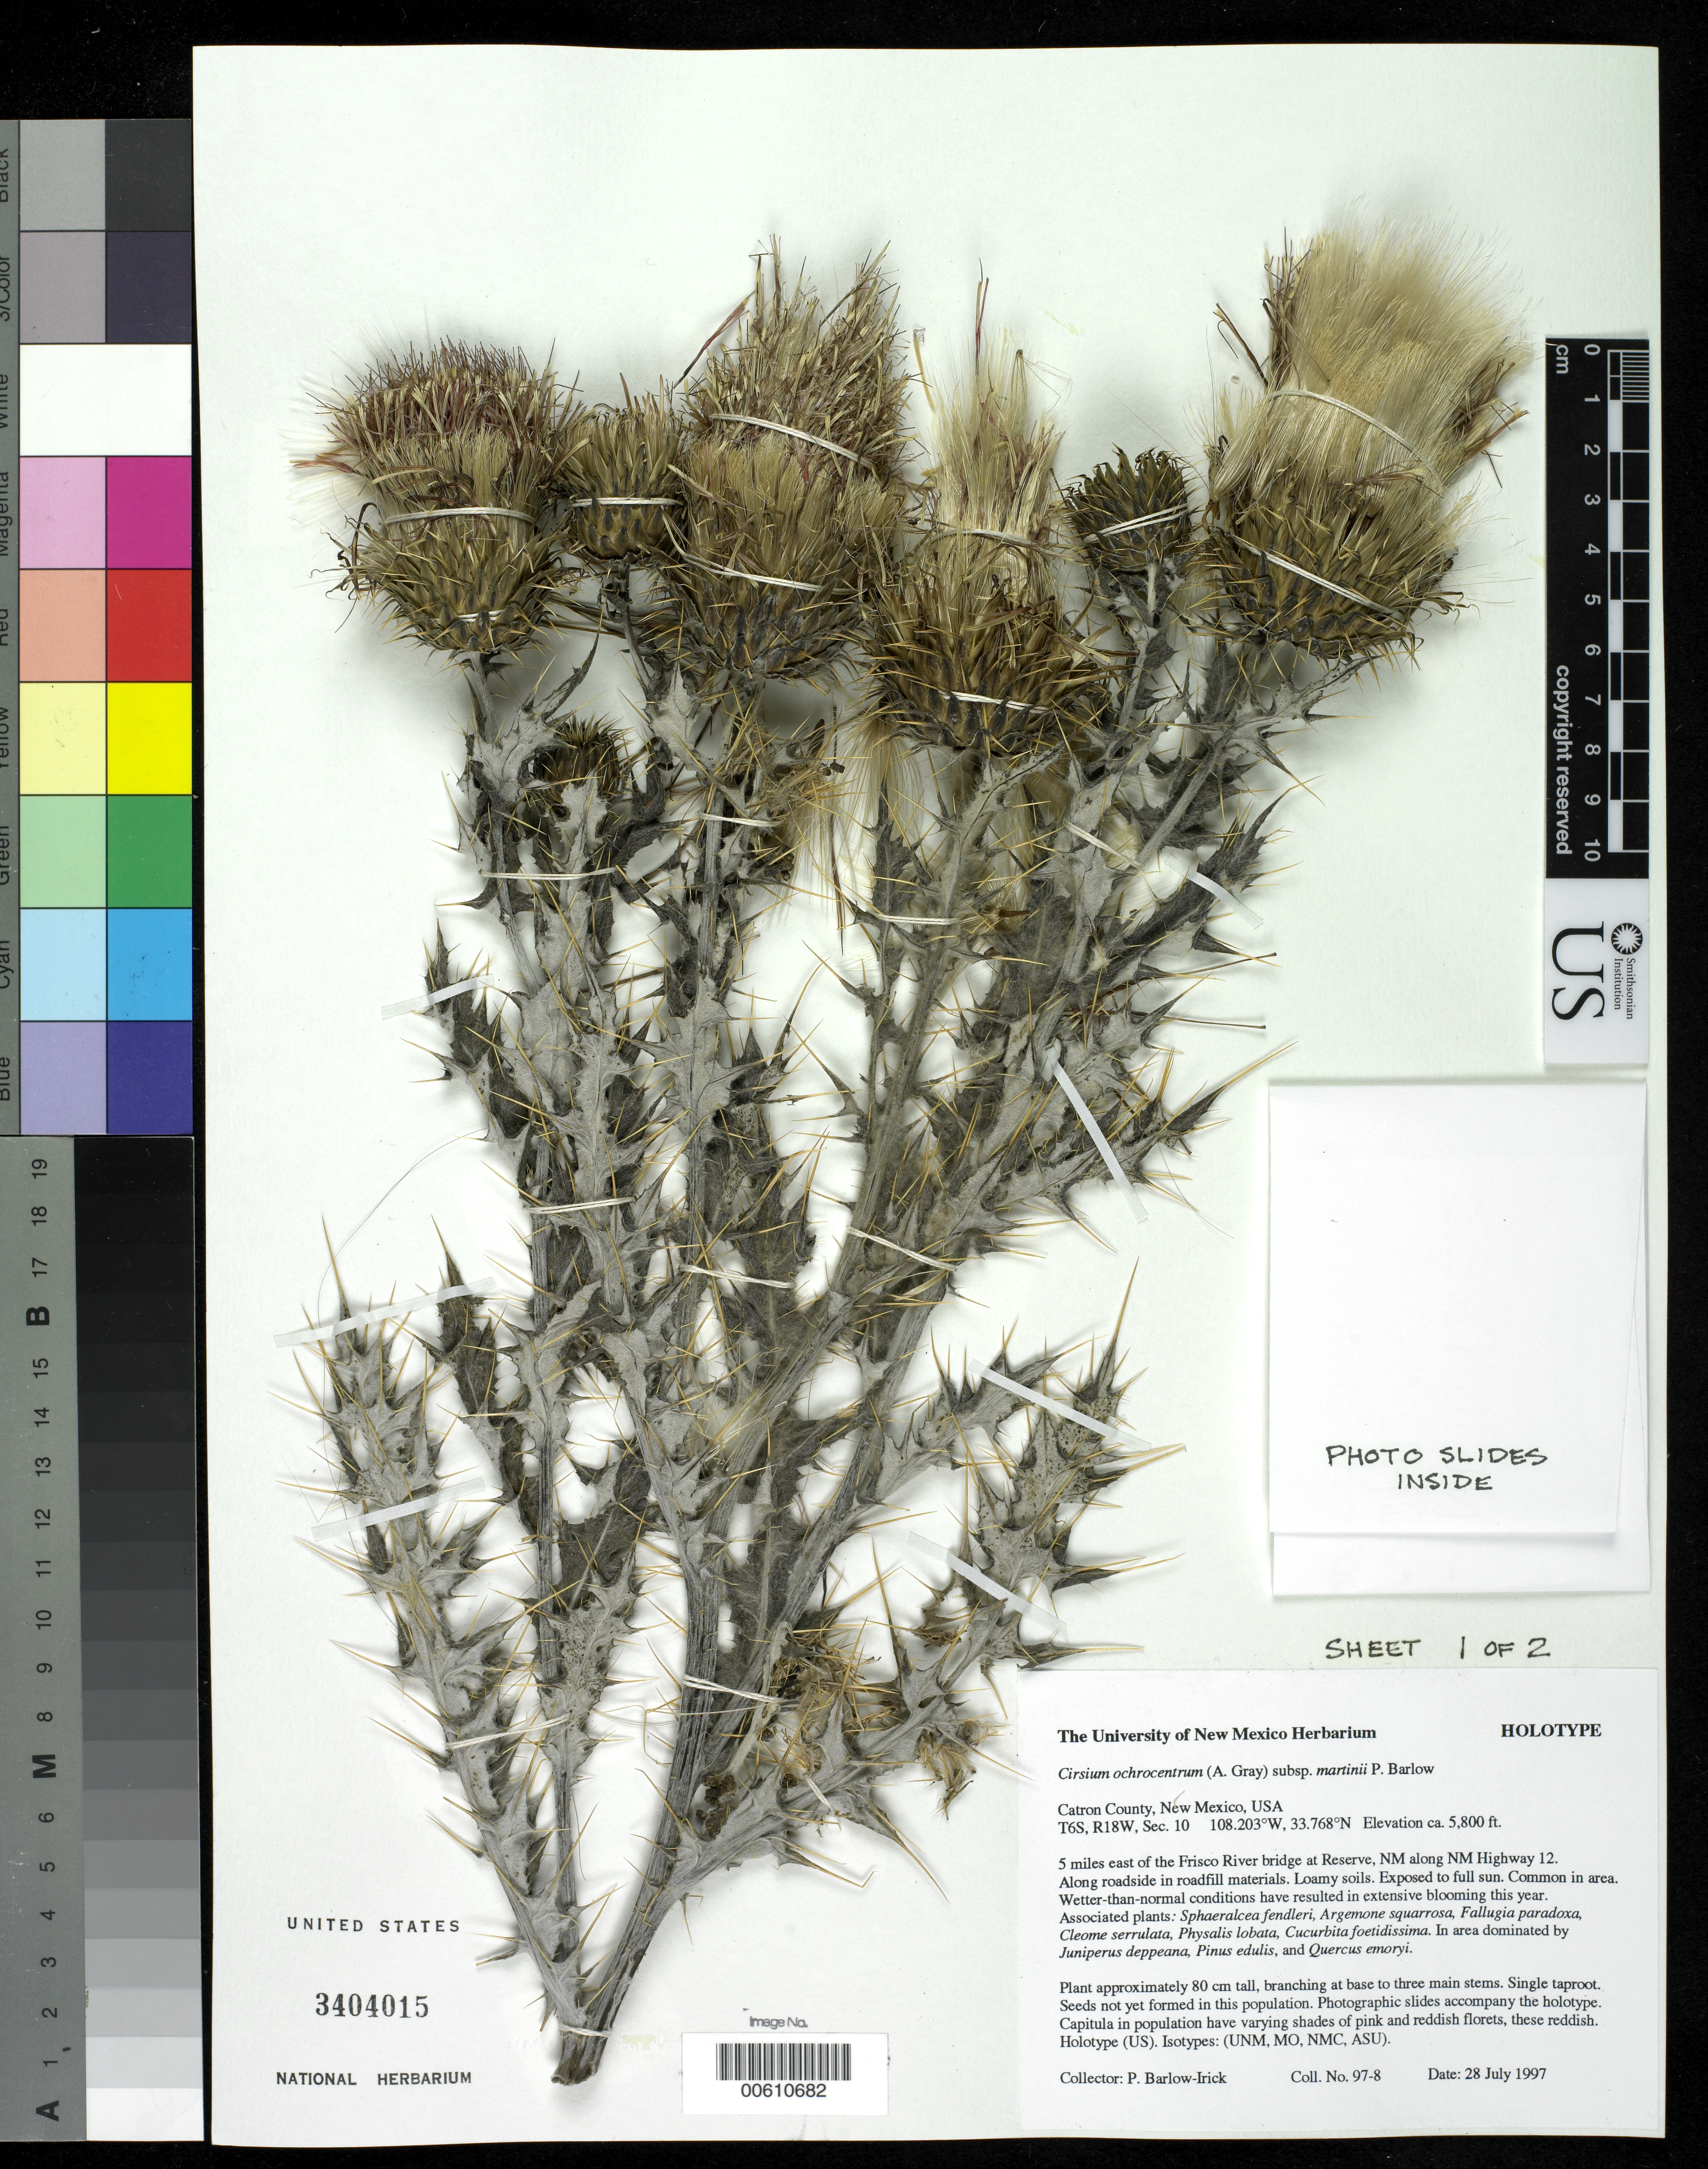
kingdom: Plantae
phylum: Tracheophyta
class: Magnoliopsida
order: Asterales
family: Asteraceae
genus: Cirsium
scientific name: Cirsium ochrocentrum subsp. martinii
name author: Barlow-Irick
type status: Holotype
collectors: P. L. Barlow-Irick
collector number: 97-8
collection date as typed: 28 Jul 1997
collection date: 1997-07-28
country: United States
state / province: New Mexico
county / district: Catron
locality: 5 mi E of the Frisco River bridge at Reserve, N.M. along NM hwy 12. T6S, R18W, Sec. 10.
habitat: Along roadside in roadfill materials. Loamy soils. Exposed to full sun.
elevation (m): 1768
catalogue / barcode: US 3404015